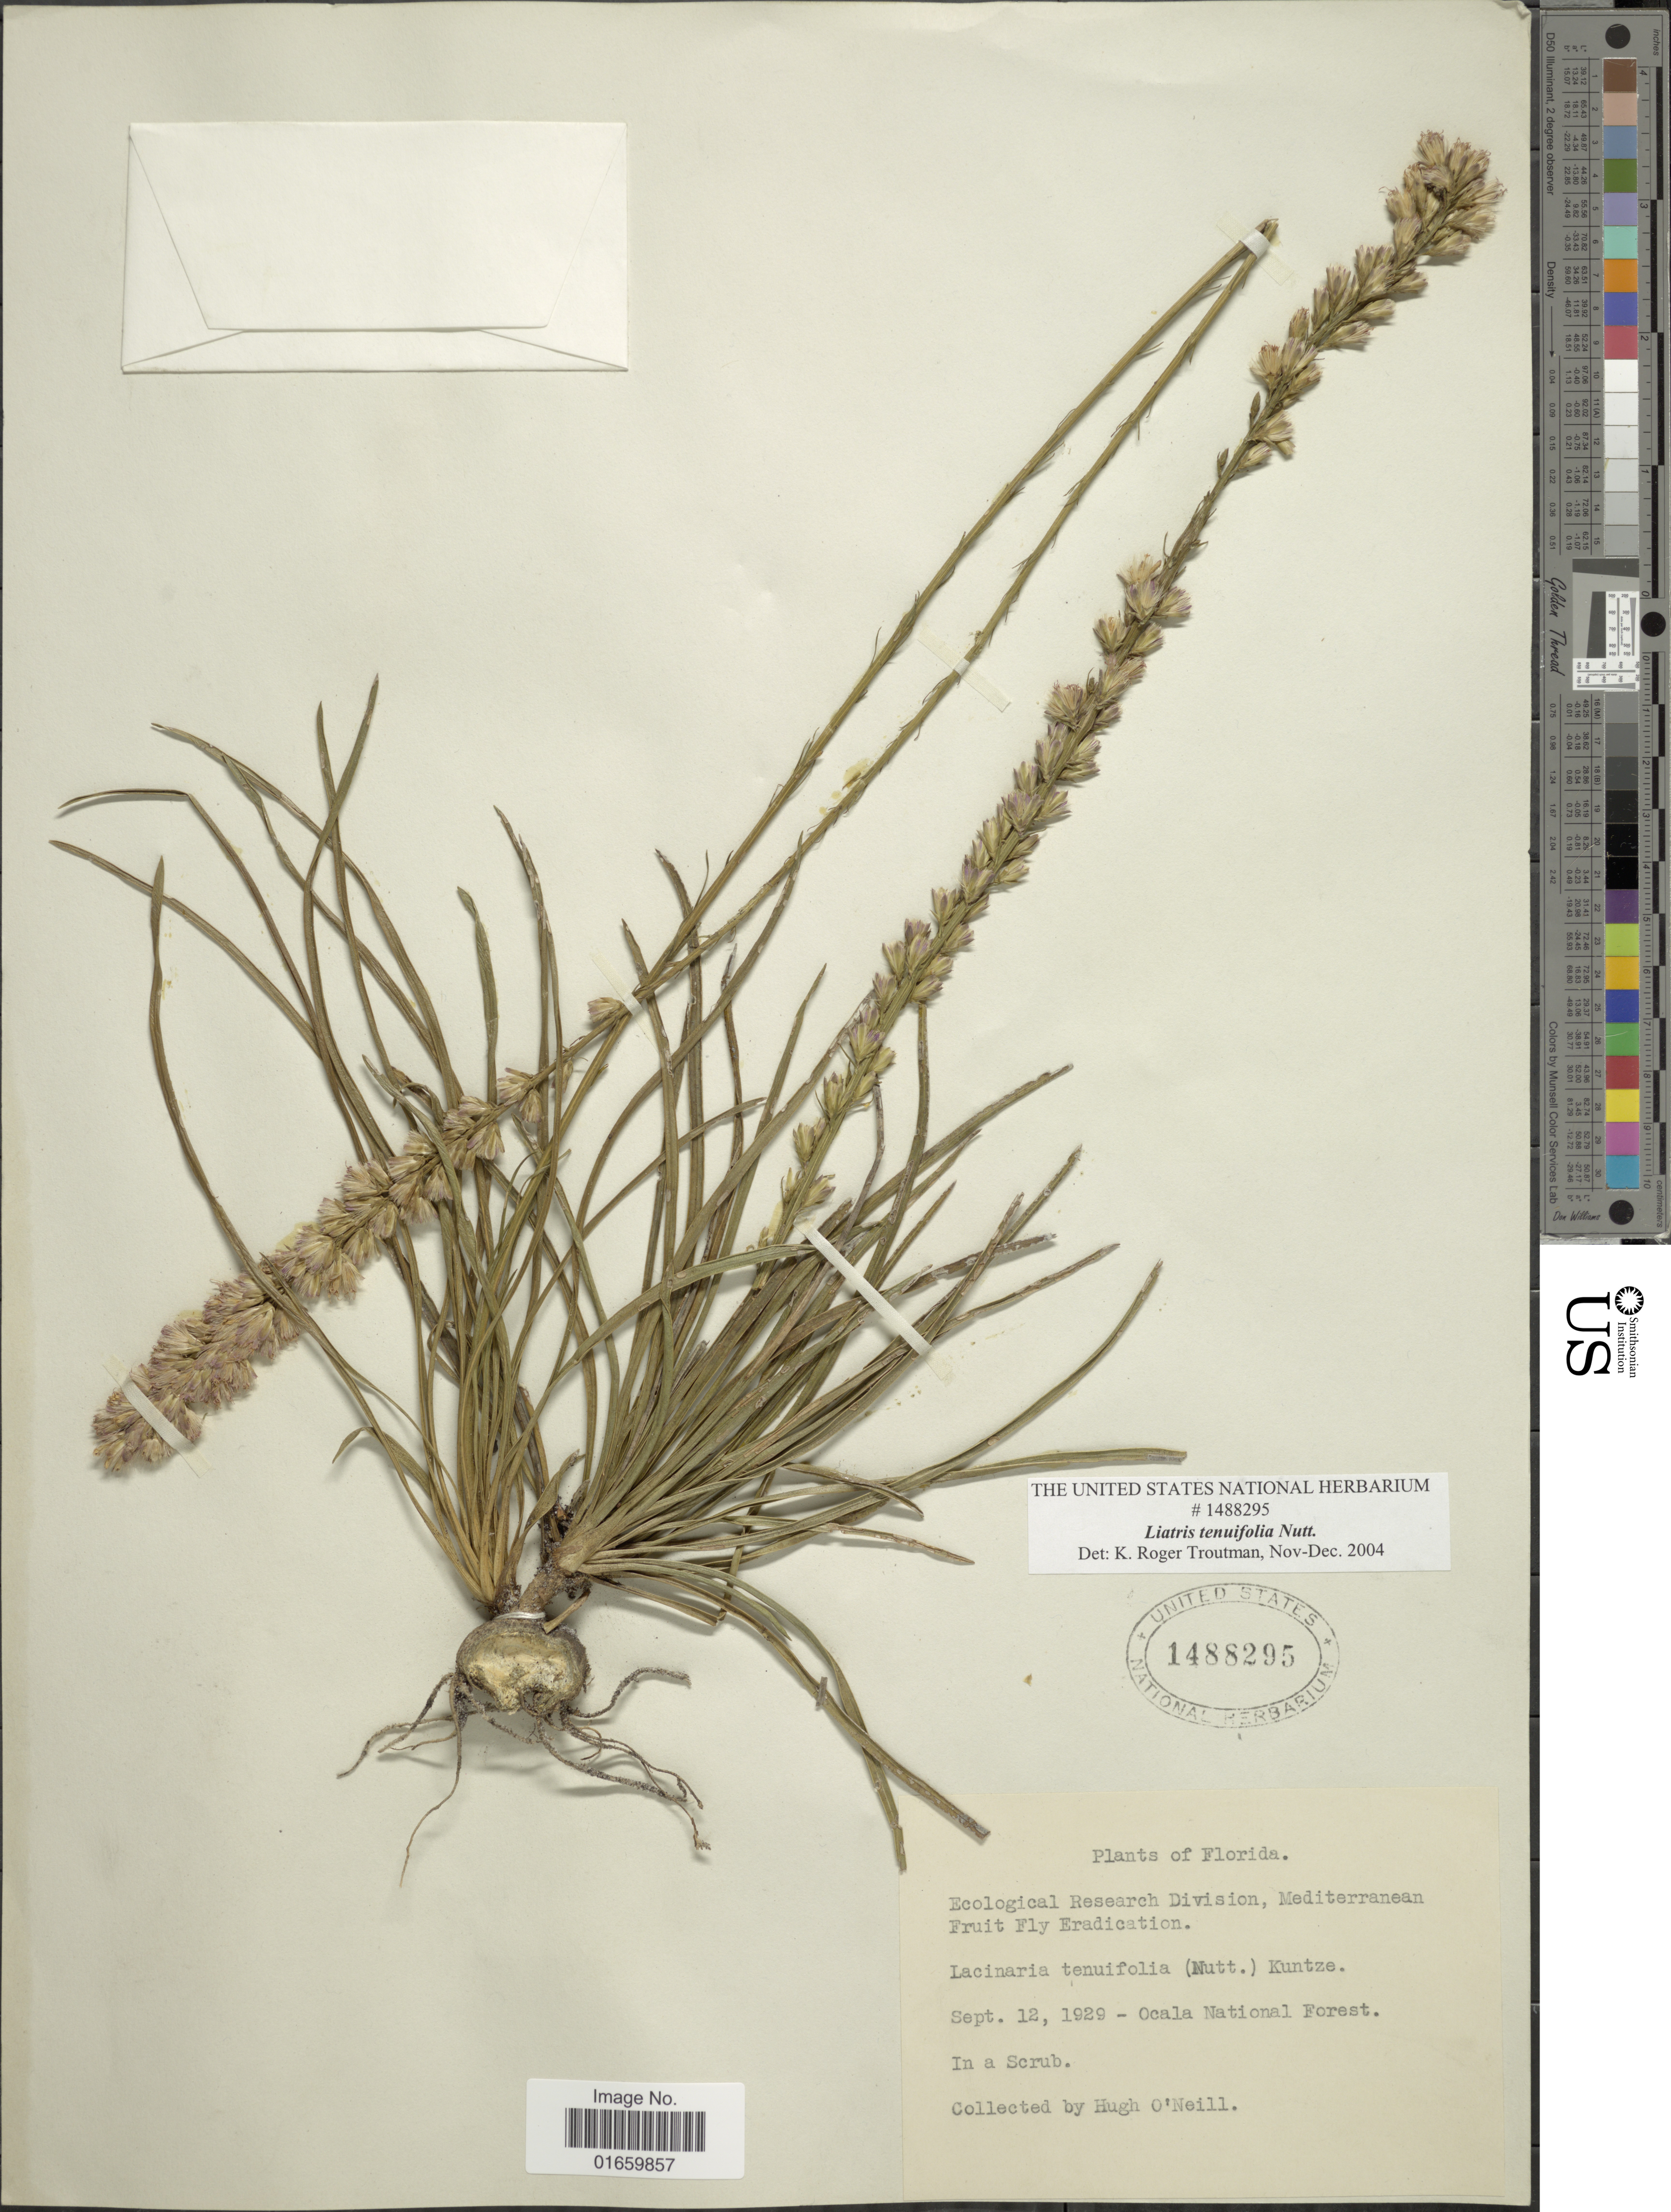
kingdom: Plantae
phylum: Tracheophyta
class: Magnoliopsida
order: Asterales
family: Asteraceae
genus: Liatris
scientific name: Liatris tenuifolia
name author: Nutt.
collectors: H. T. O' Neill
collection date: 1929-09-12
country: United States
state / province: Florida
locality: Ocala National Forest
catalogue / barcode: US 1488295